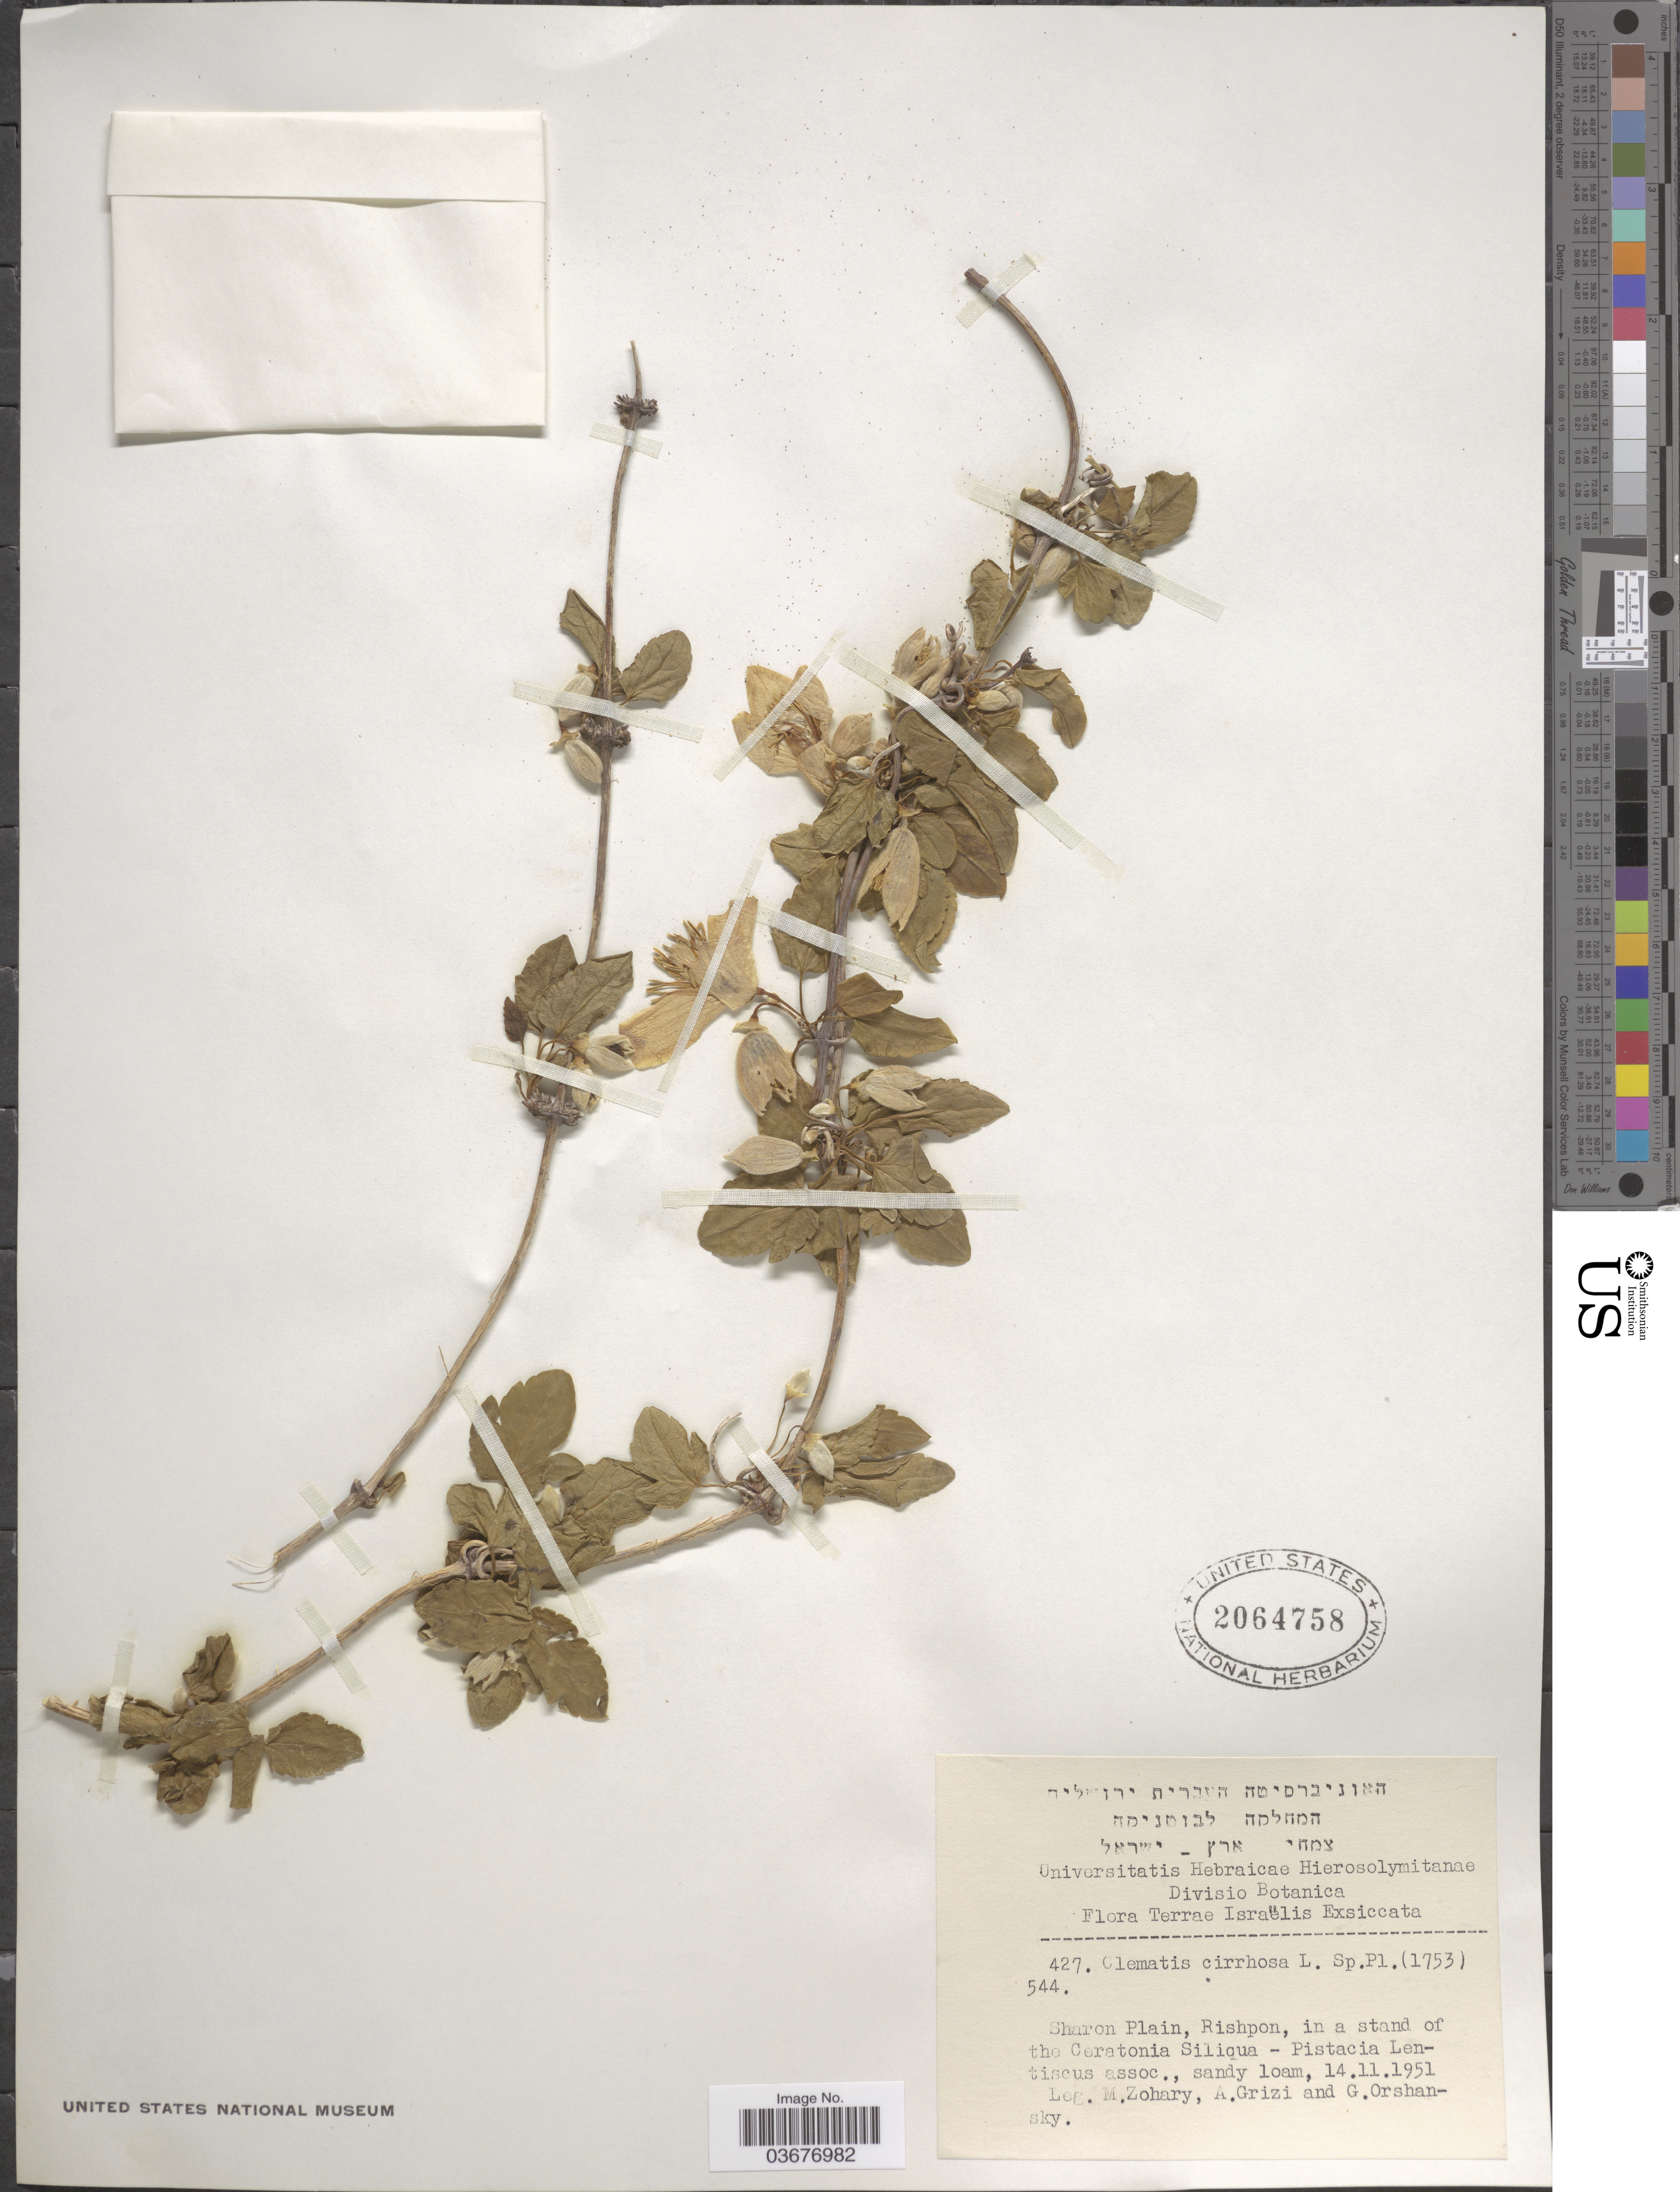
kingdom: Plantae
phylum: Tracheophyta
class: Magnoliopsida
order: Ranunculales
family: Ranunculaceae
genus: Clematis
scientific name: Clematis cirrhosa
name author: L.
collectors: M. Zohary, A. Grizi & G. Orshansky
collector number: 427/544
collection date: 1951-11-14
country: Israel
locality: Terrae Israëlis. Sharon Plain, Rishpon.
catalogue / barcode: US 2064758